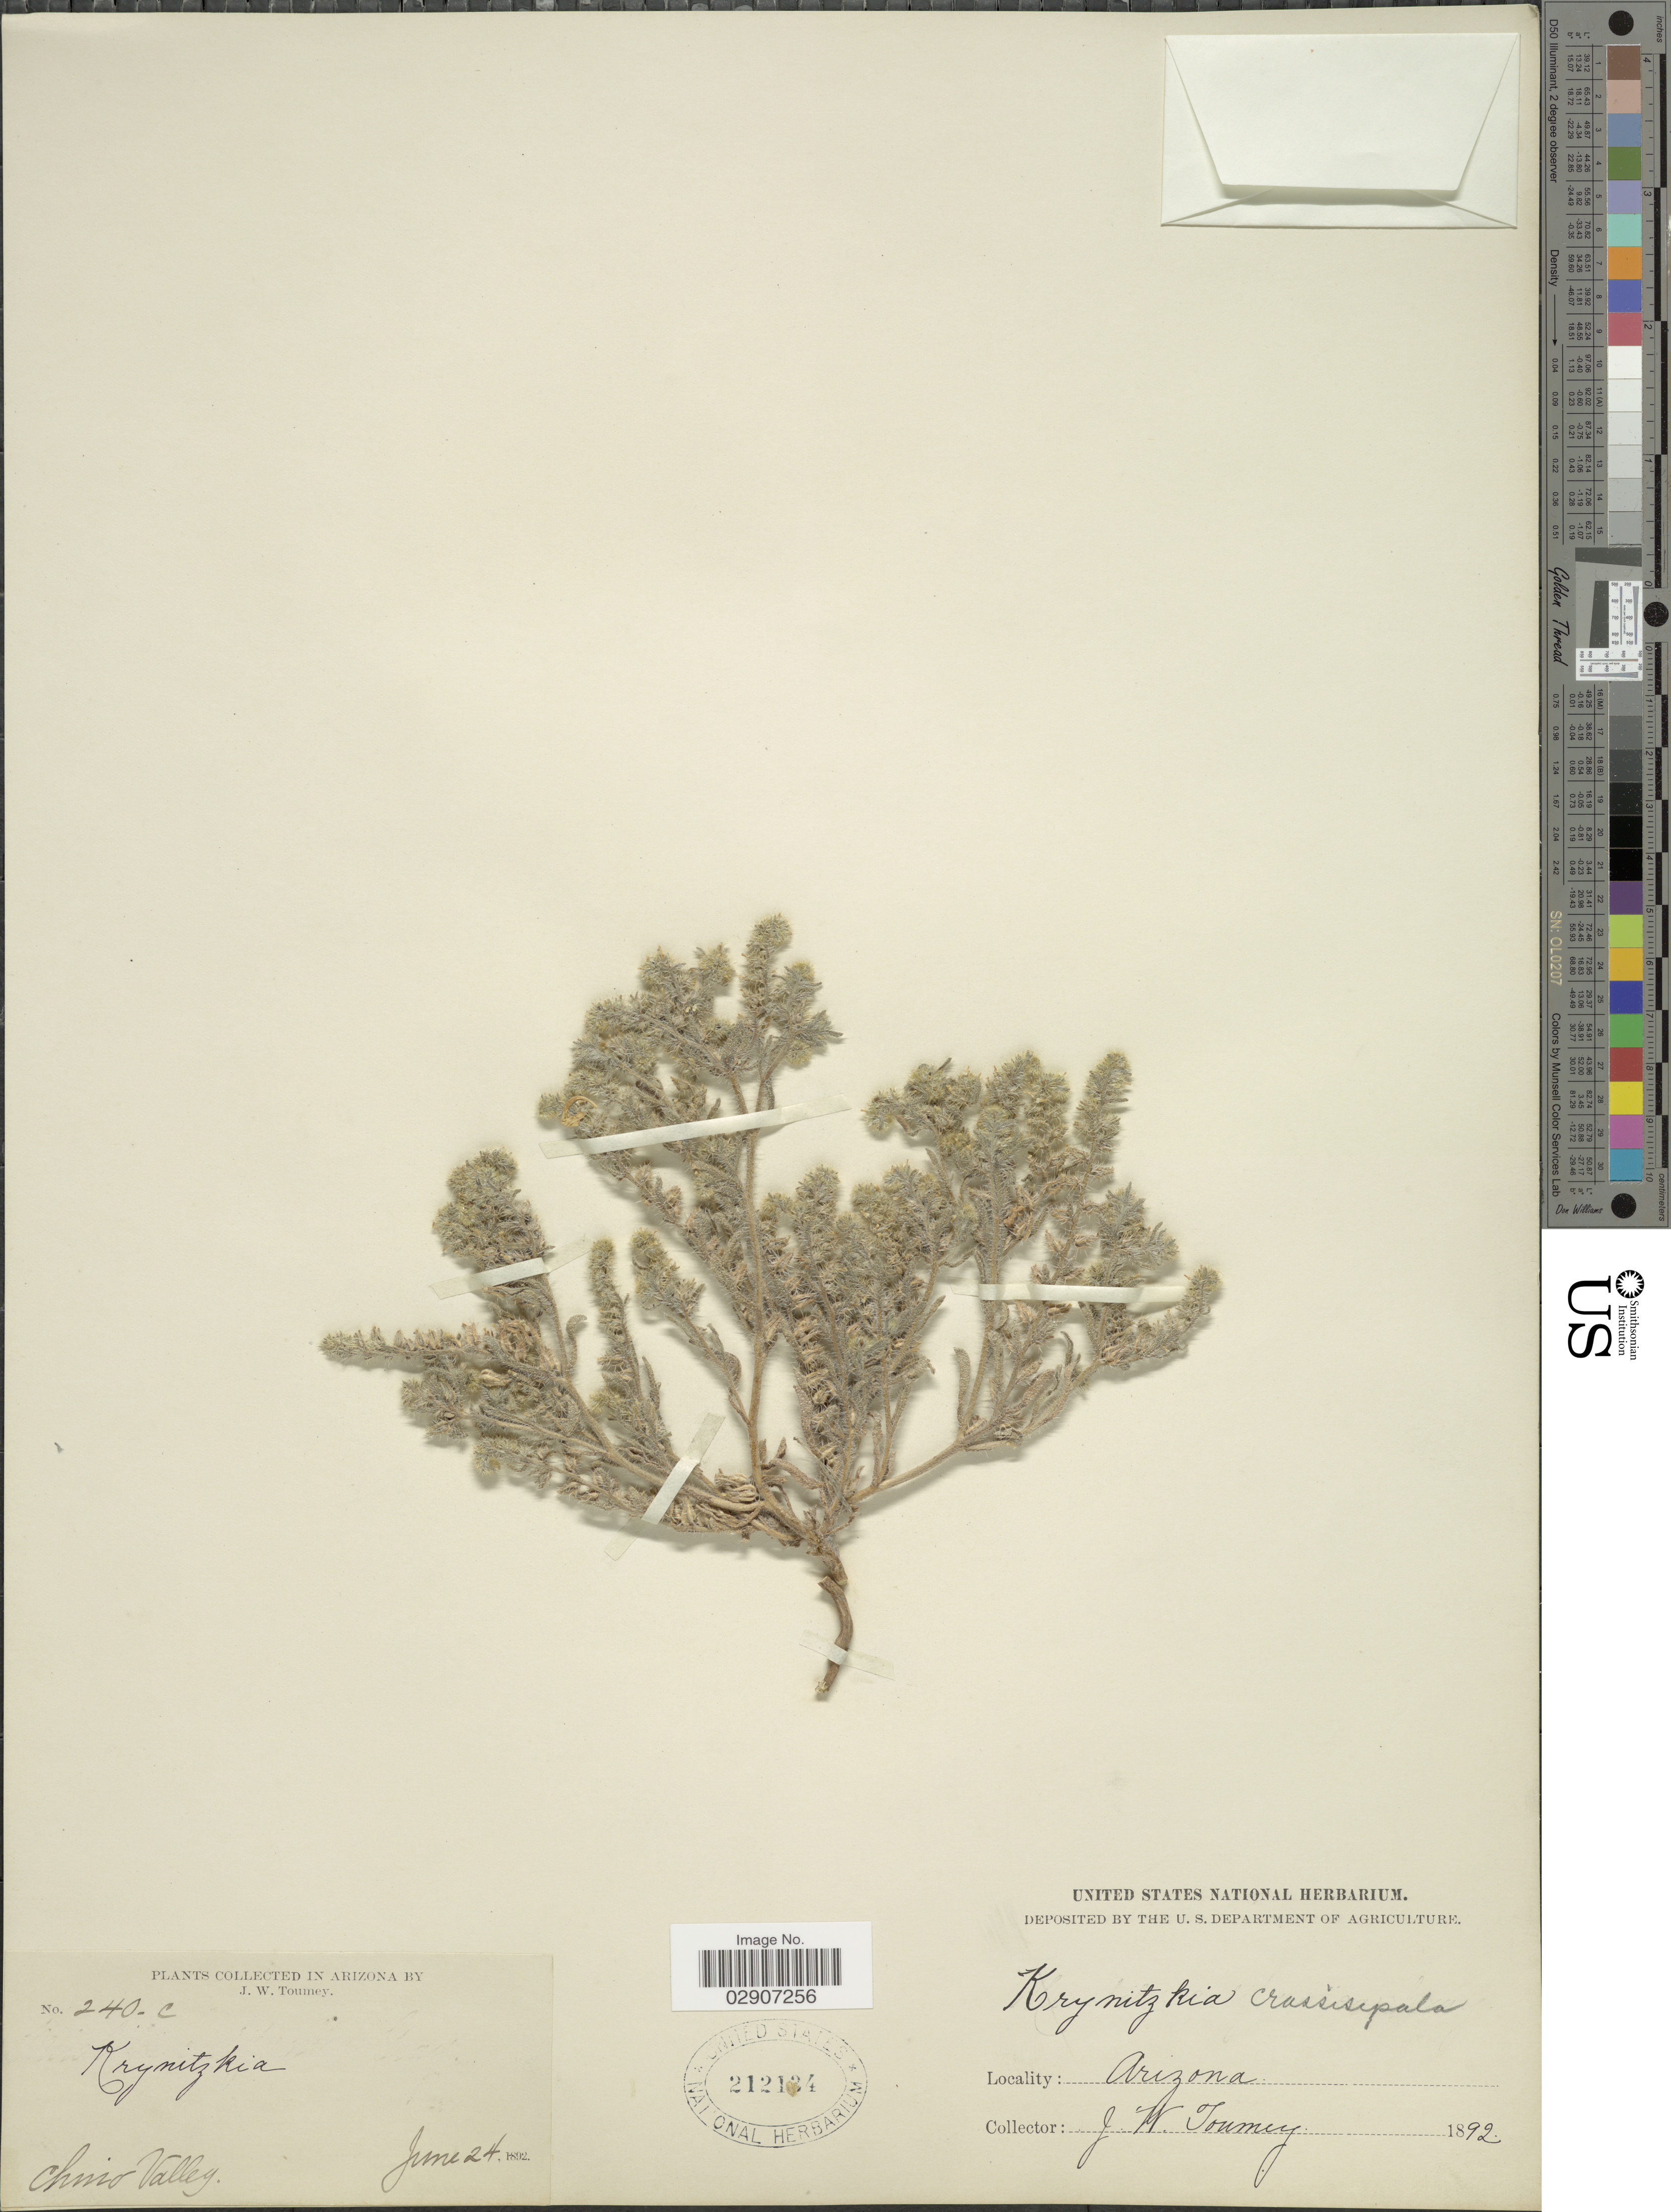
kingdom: Plantae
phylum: Tracheophyta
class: Magnoliopsida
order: Boraginales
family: Boraginaceae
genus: Cryptantha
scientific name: Cryptantha crassisepala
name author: (Torr. & A. Gray) Greene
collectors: J. W. Toumey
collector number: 240c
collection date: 1892-06-24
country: United States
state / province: Arizona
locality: Chico Valley.